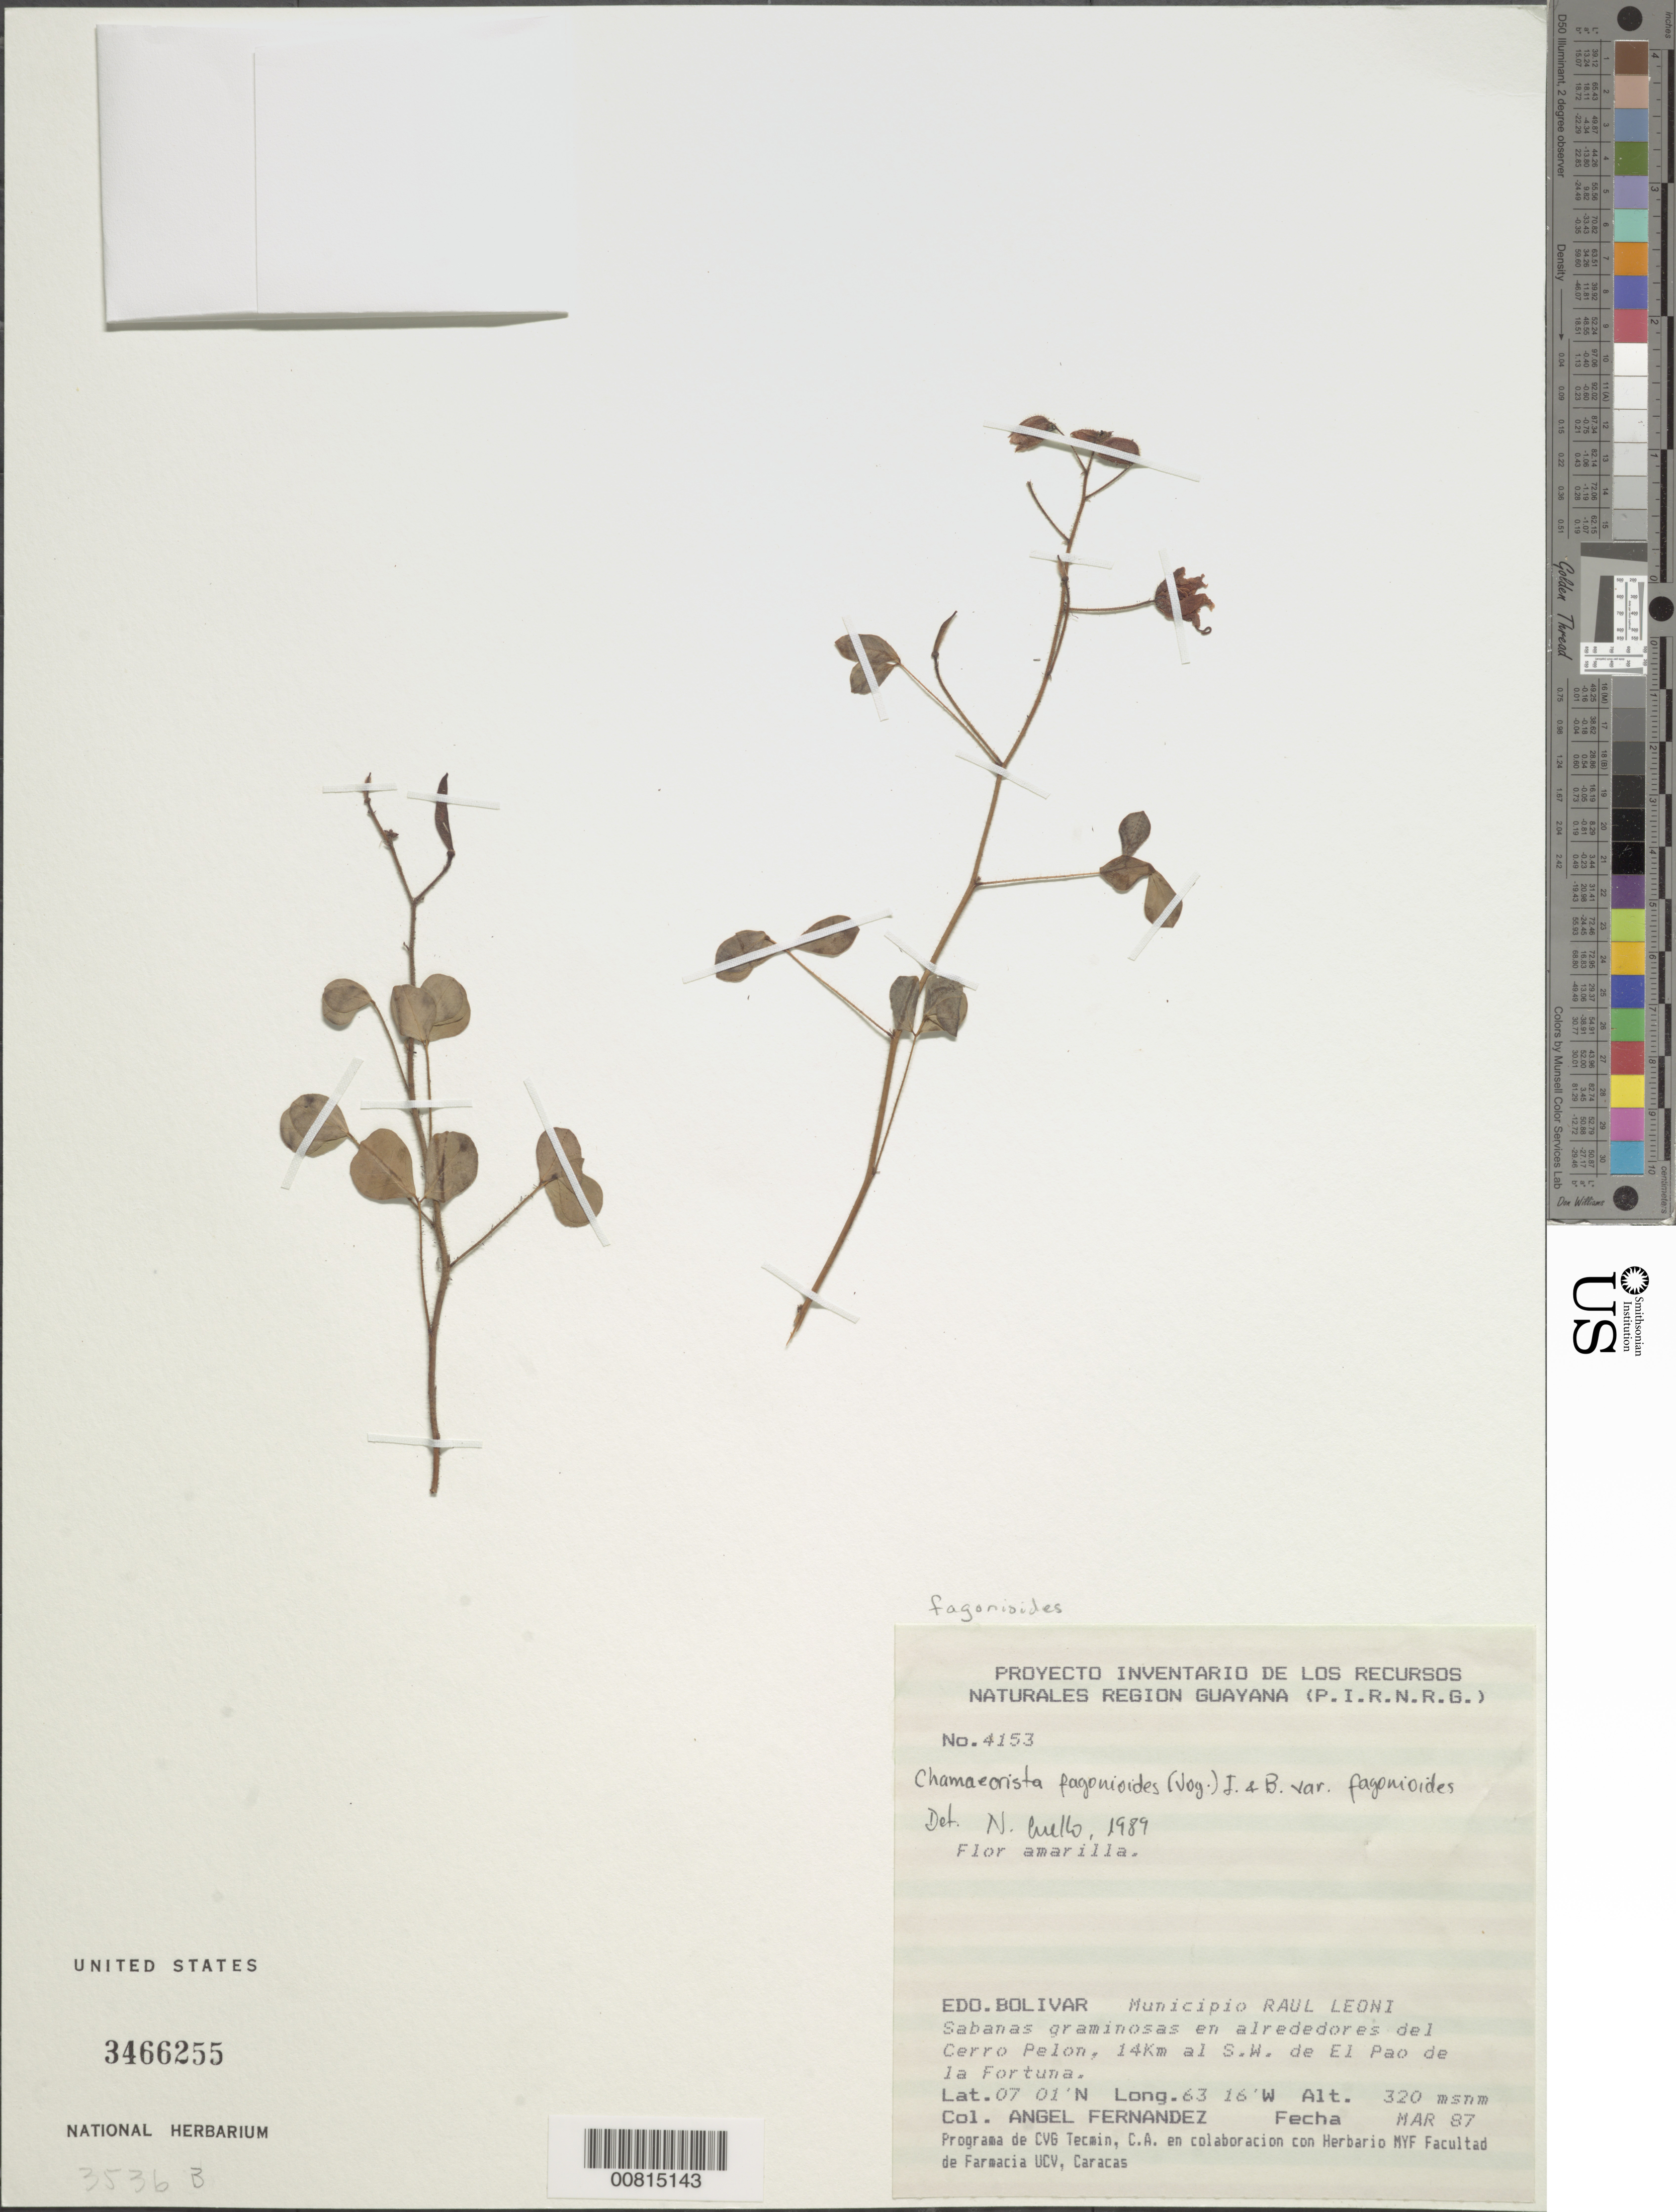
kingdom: Plantae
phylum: Tracheophyta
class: Magnoliopsida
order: Fabales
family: Fabaceae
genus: Chamaecrista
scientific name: Chamaecrista hispidula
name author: (Vahl) H.S. Irwin & Barneby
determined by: Souza, A. O.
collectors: A. Fernández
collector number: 4153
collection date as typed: Mar-87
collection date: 1987-03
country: Venezuela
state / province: Bolívar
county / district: Angostura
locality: Mun. Raúl Leoni [=Angostura], Cerro Pelon, 14 km SW de El Pao de la Fortuna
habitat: Sabanas graminosas en alrededores del cerro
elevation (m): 320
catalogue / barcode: US 3466255